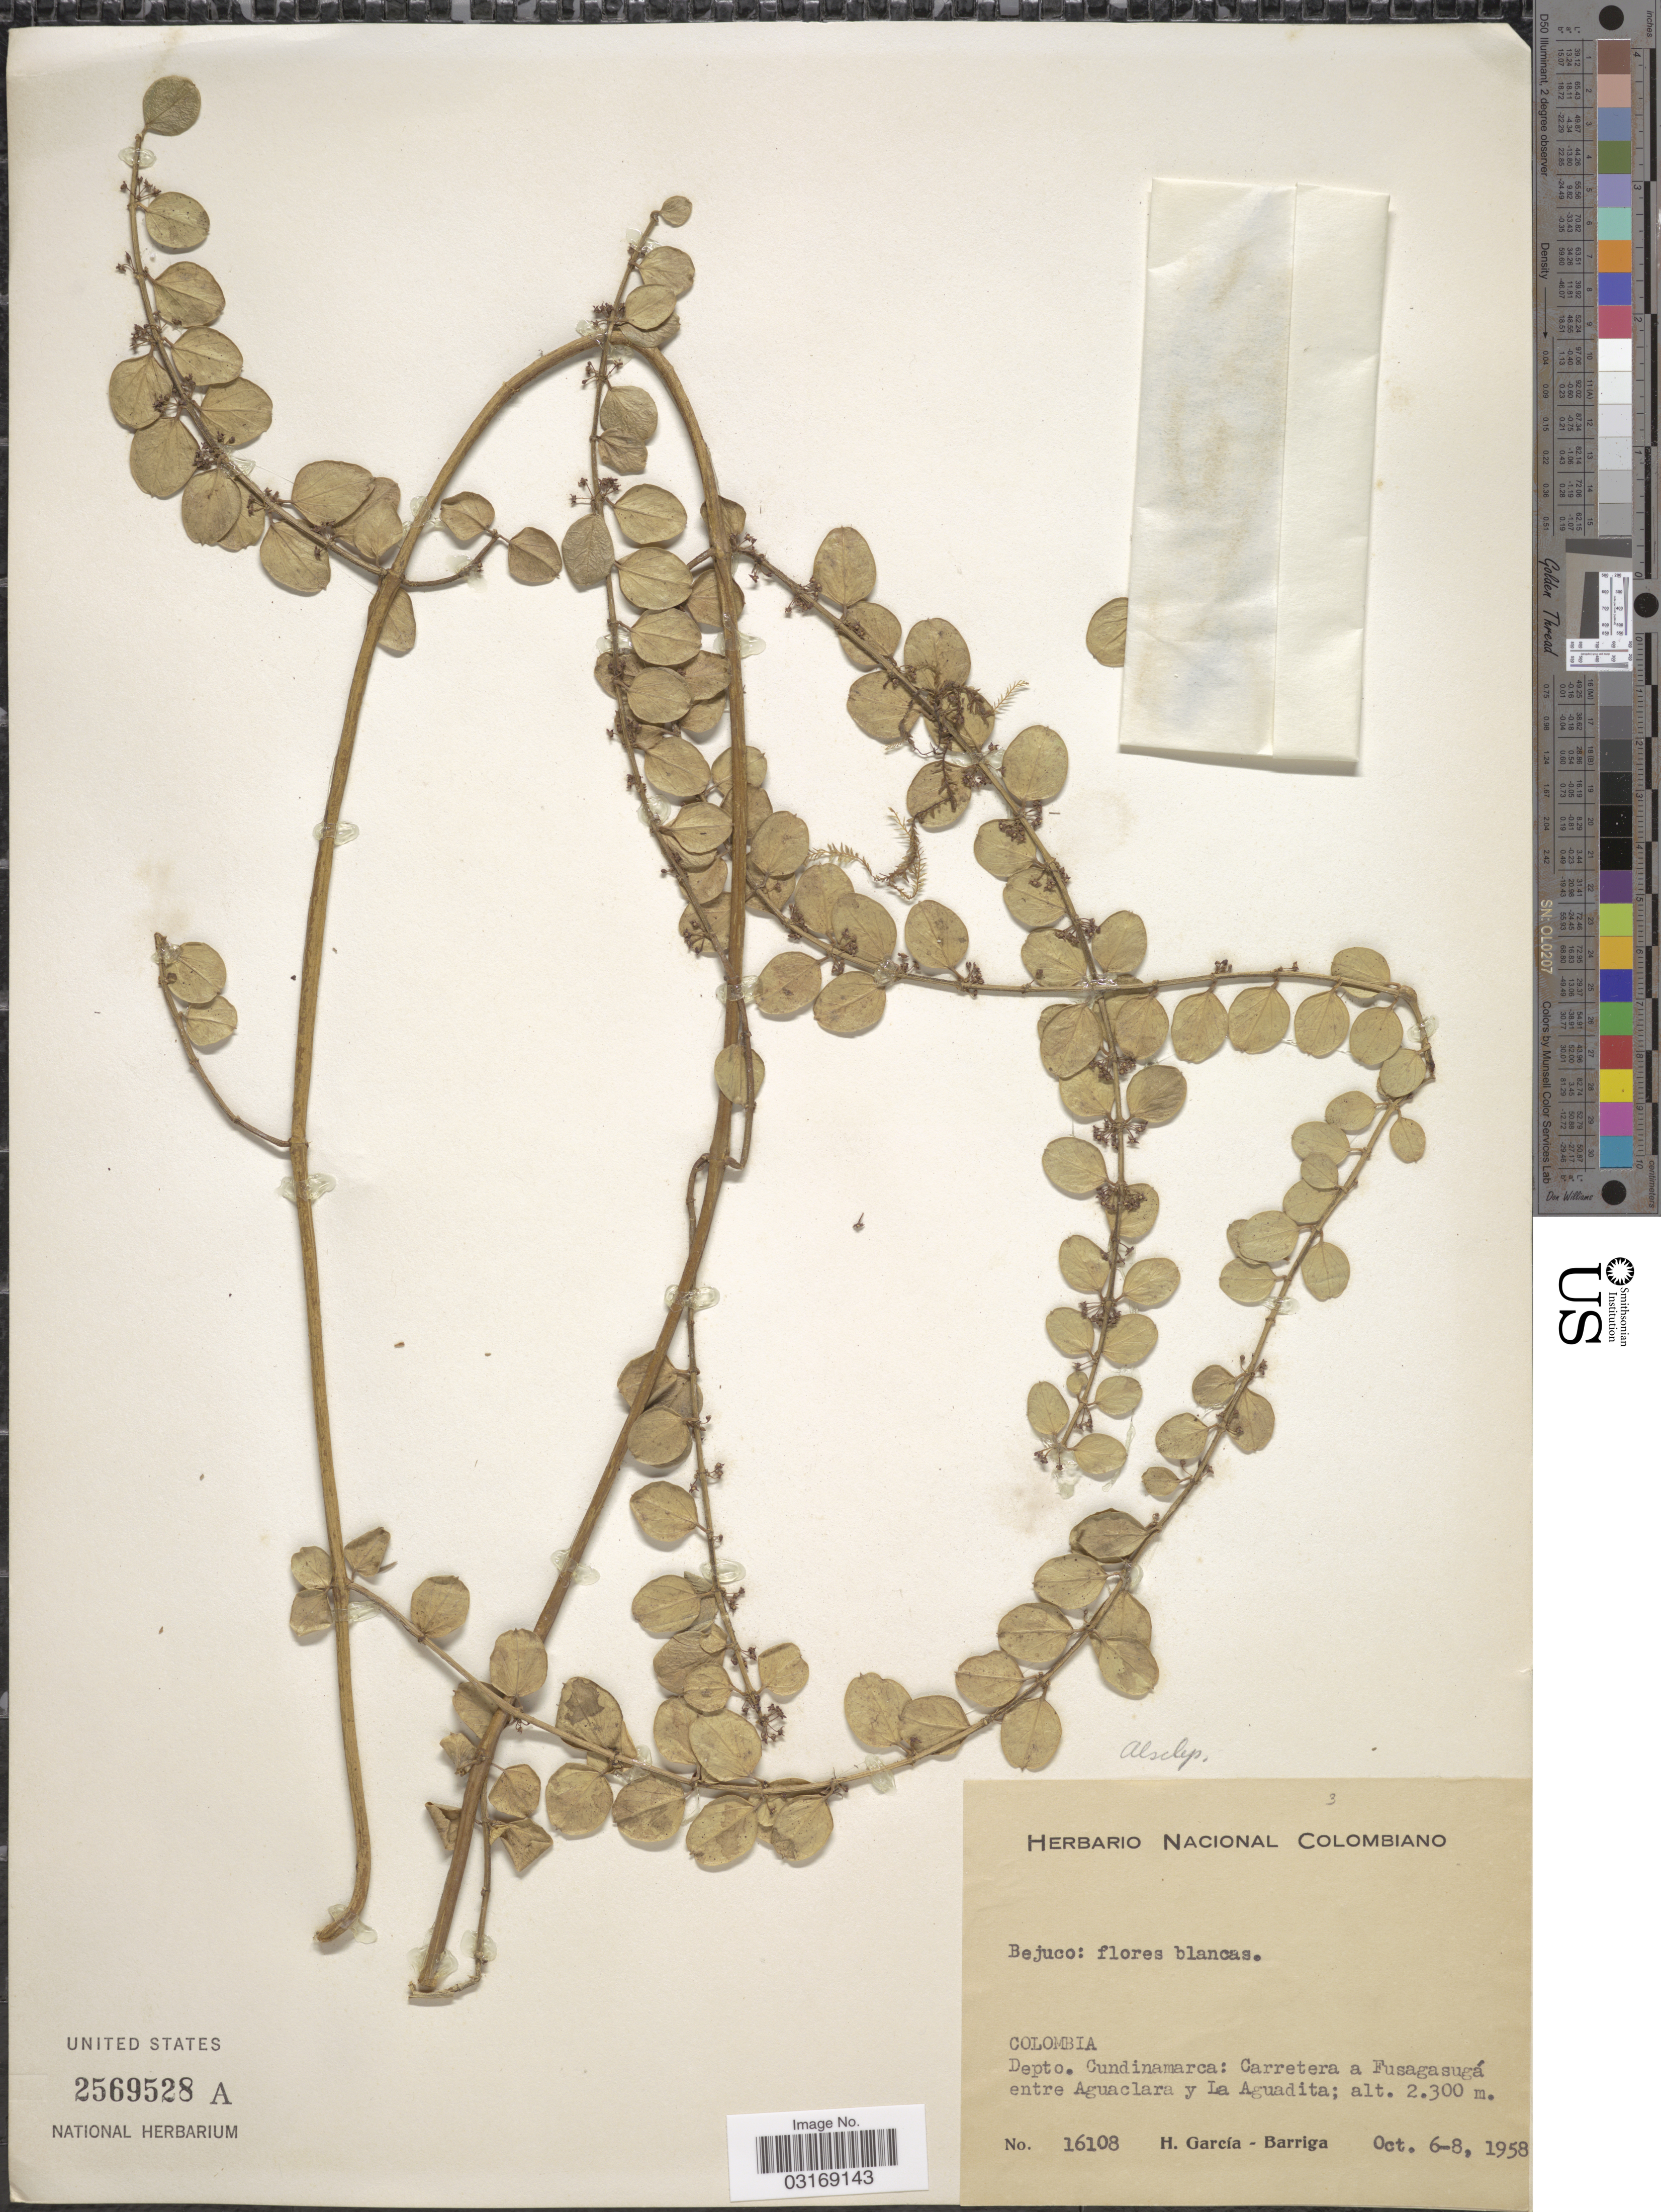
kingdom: Plantae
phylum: Tracheophyta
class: Magnoliopsida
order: Gentianales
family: Apocynaceae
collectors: H. García Barriga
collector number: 16108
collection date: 1958-10-06/1958-10-08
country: Colombia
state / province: Cundinamarca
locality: Depto. Cundinamarca: Carretera a Fusagasugá entre Aguaclara y La Aguadita.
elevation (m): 2300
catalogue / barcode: US 2569528A